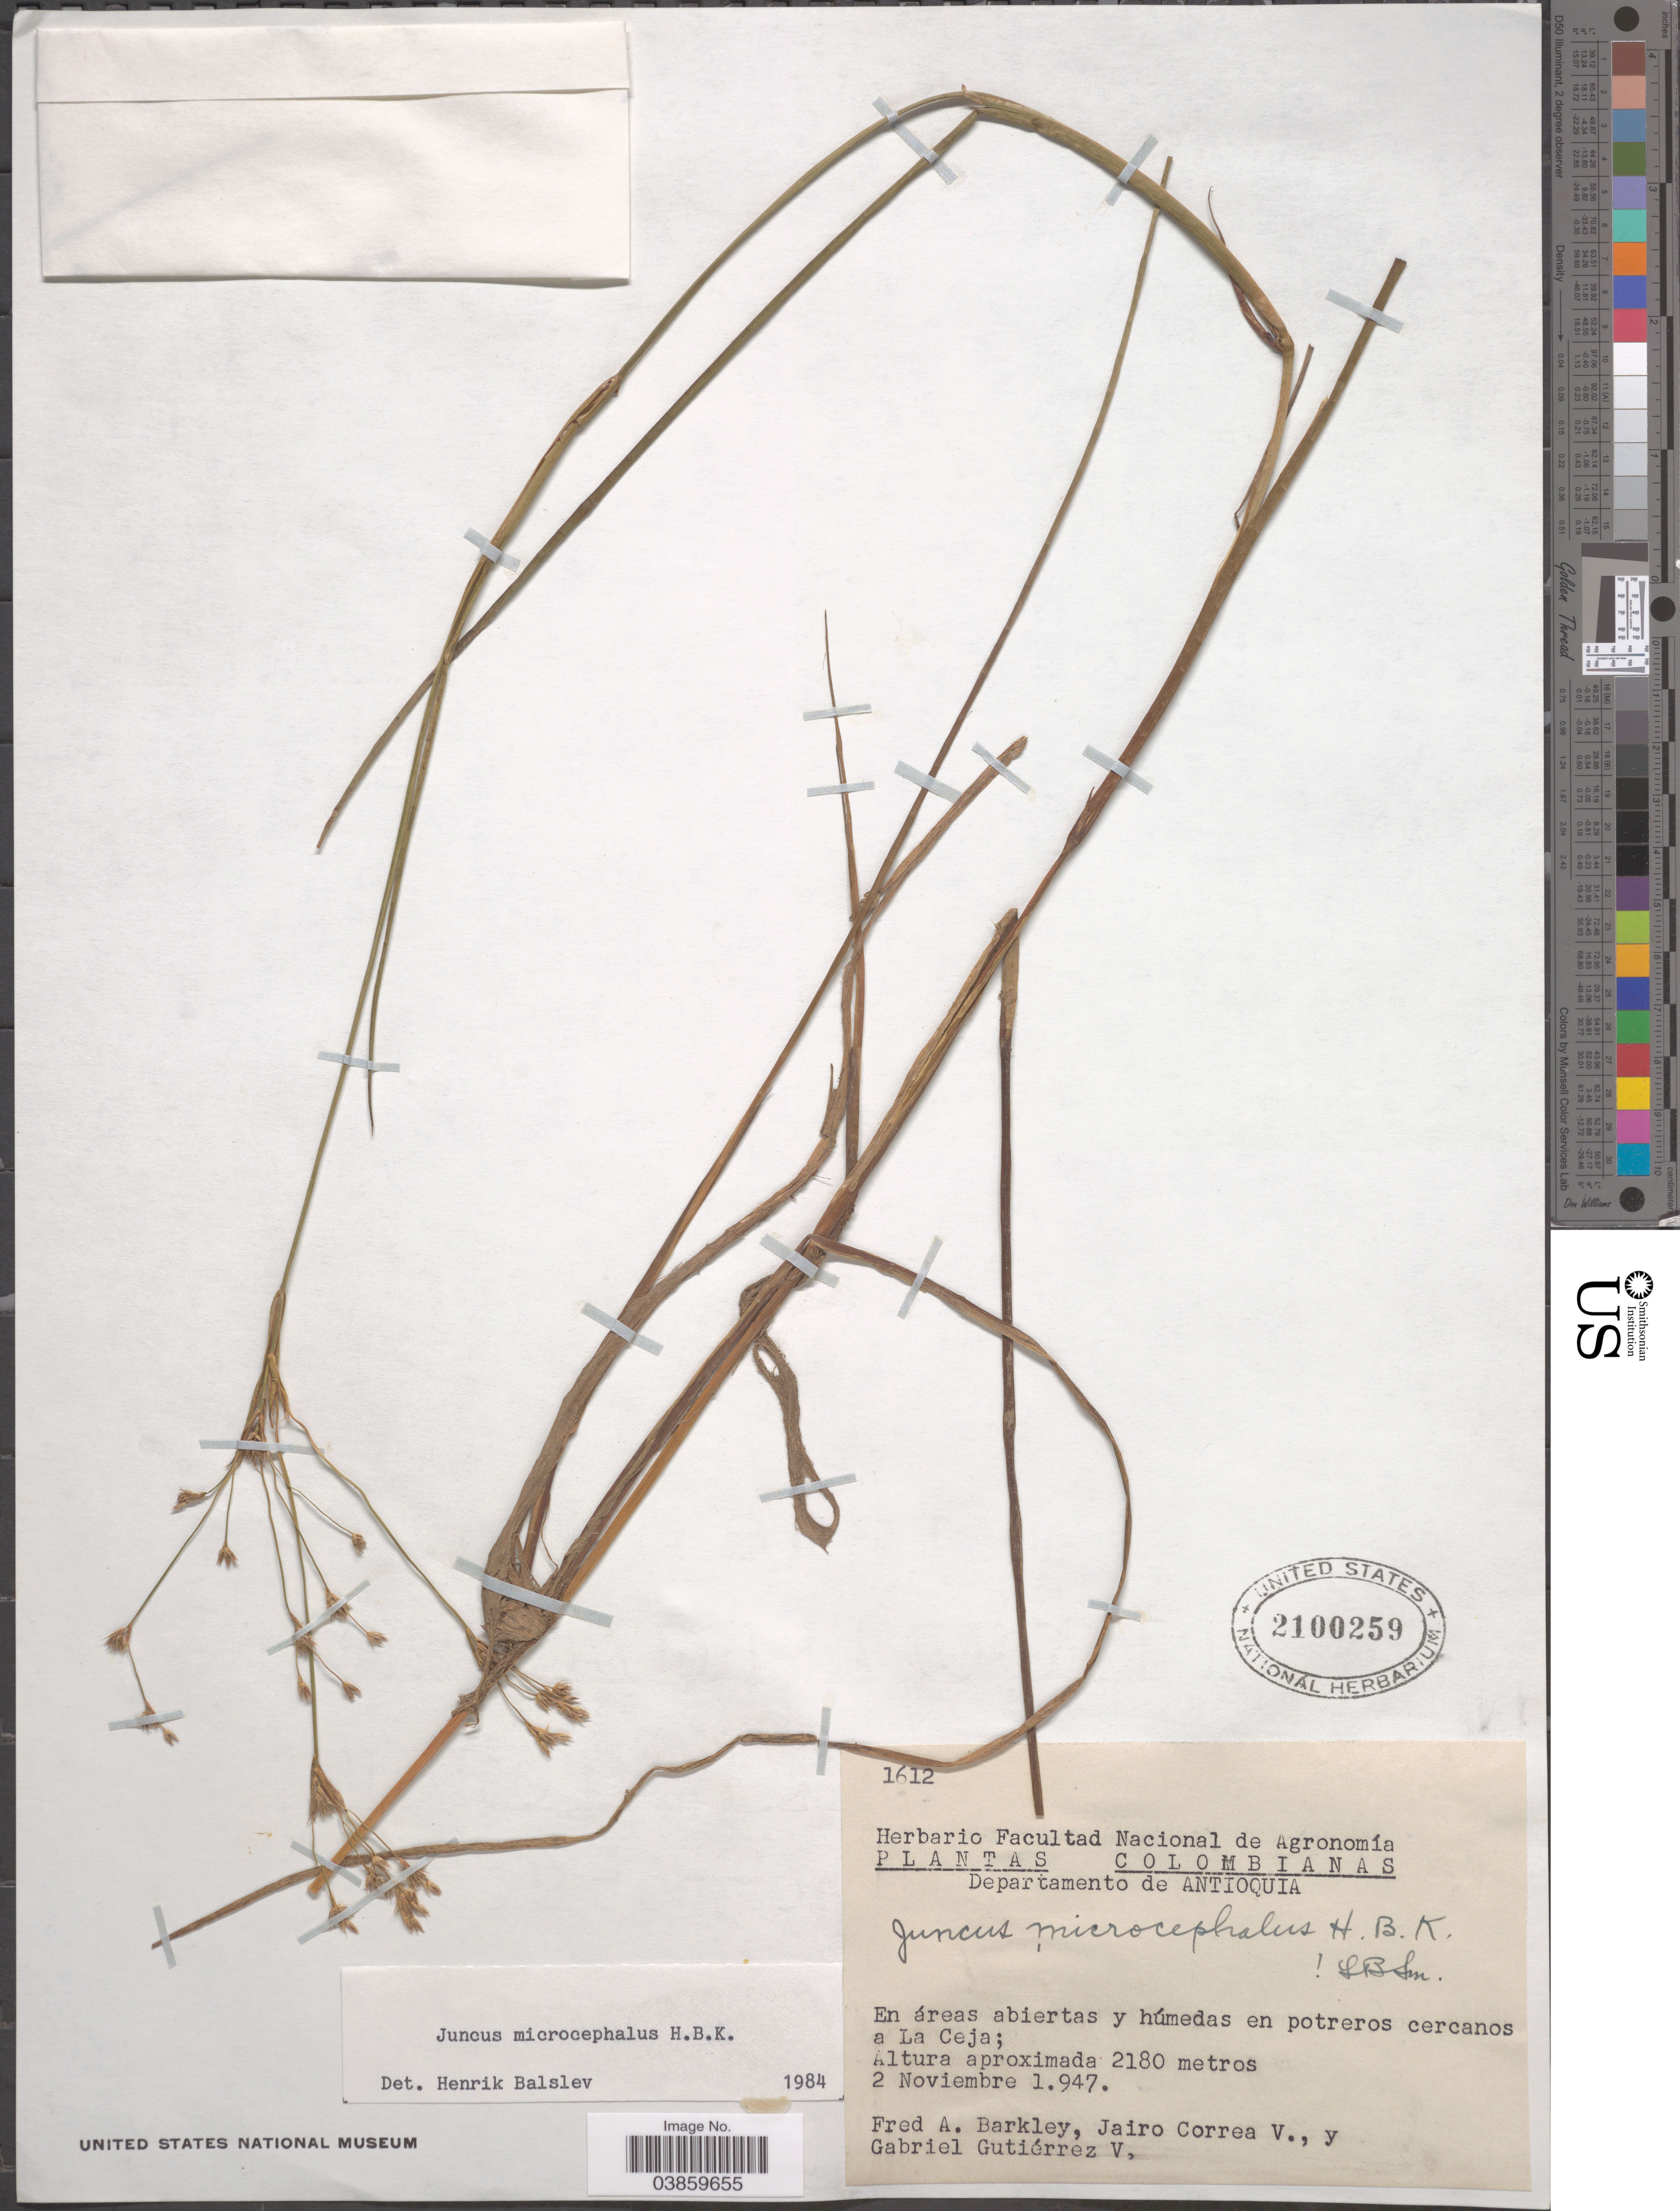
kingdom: Plantae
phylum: Tracheophyta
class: Liliopsida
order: Poales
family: Juncaceae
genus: Juncus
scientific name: Juncus microcephalus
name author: Kunth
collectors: F. A. Barkley, J. Correa & G. Gutiérrez V.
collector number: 1612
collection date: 1947-11-02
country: Colombia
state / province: Antioquia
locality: Departamento de Antioquia. En áreas abiertas y húmedas en potreros cercanos a La Ceja.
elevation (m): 2180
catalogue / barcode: US 2100259